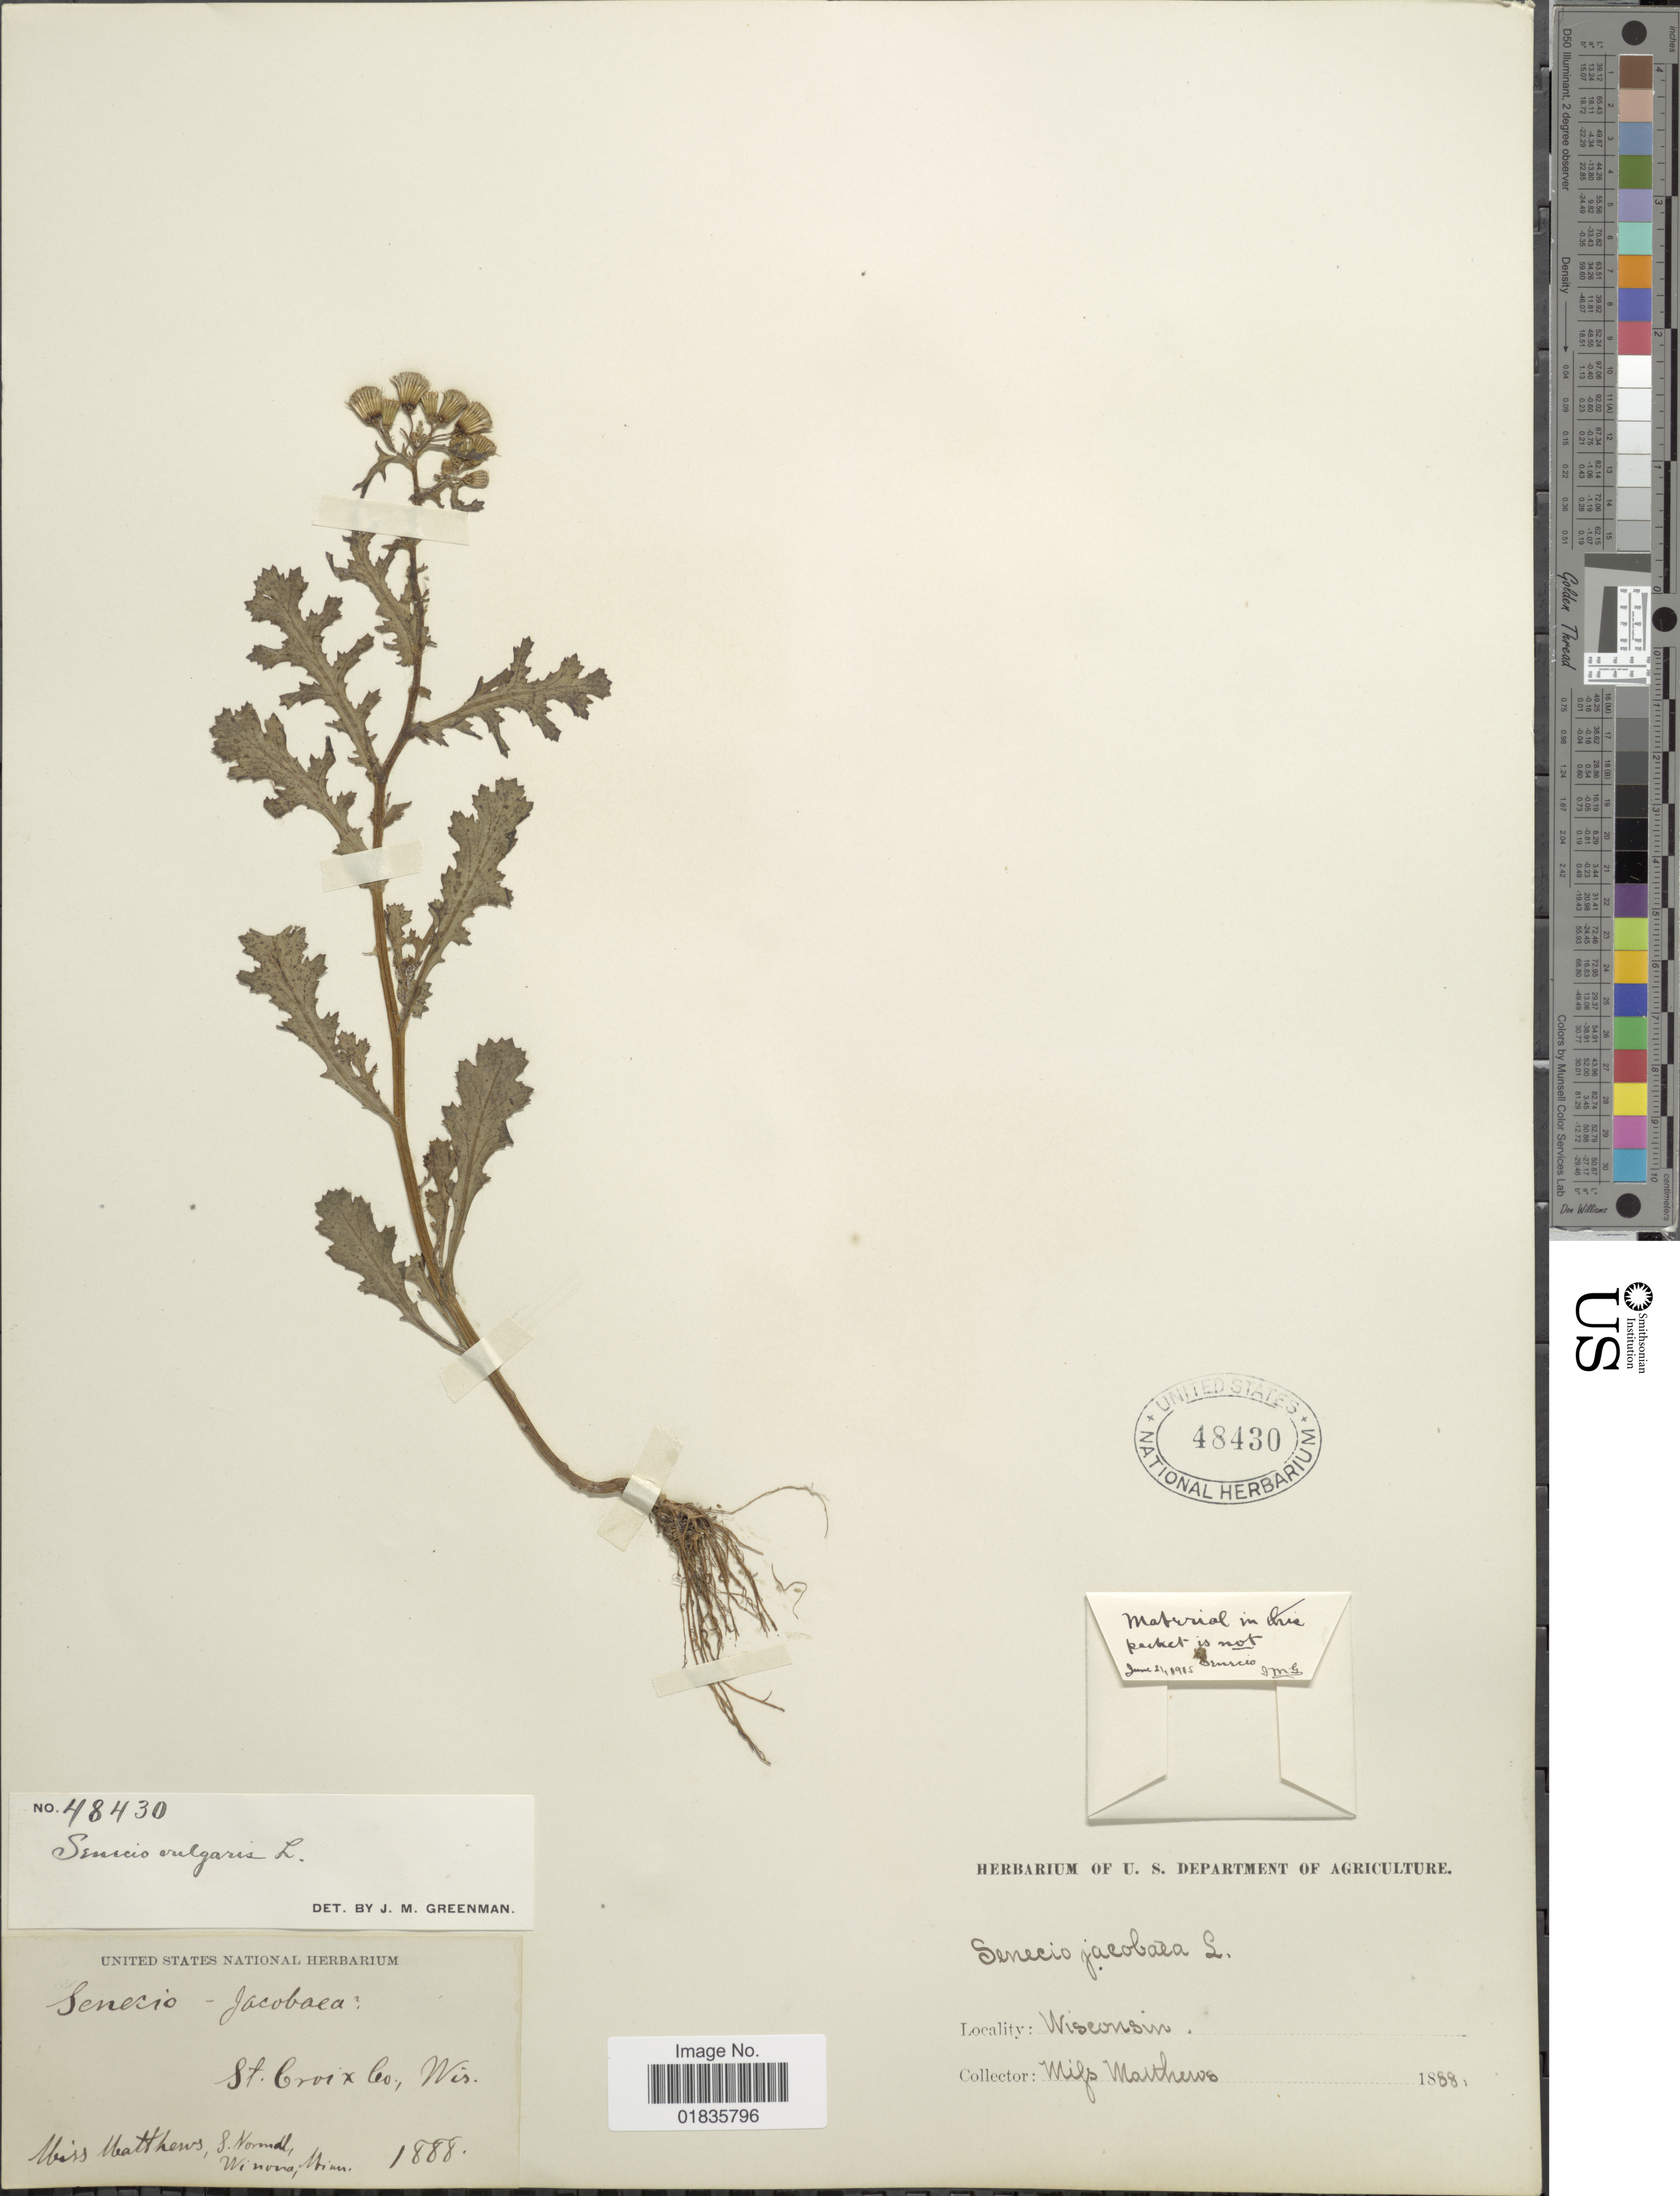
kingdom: Plantae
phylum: Tracheophyta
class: Magnoliopsida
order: Asterales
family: Asteraceae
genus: Senecio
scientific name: Senecio vulgaris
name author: L.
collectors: -- Matthews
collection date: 1888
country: United States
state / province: Wisconsin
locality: St. Croix Co.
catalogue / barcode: US 48430